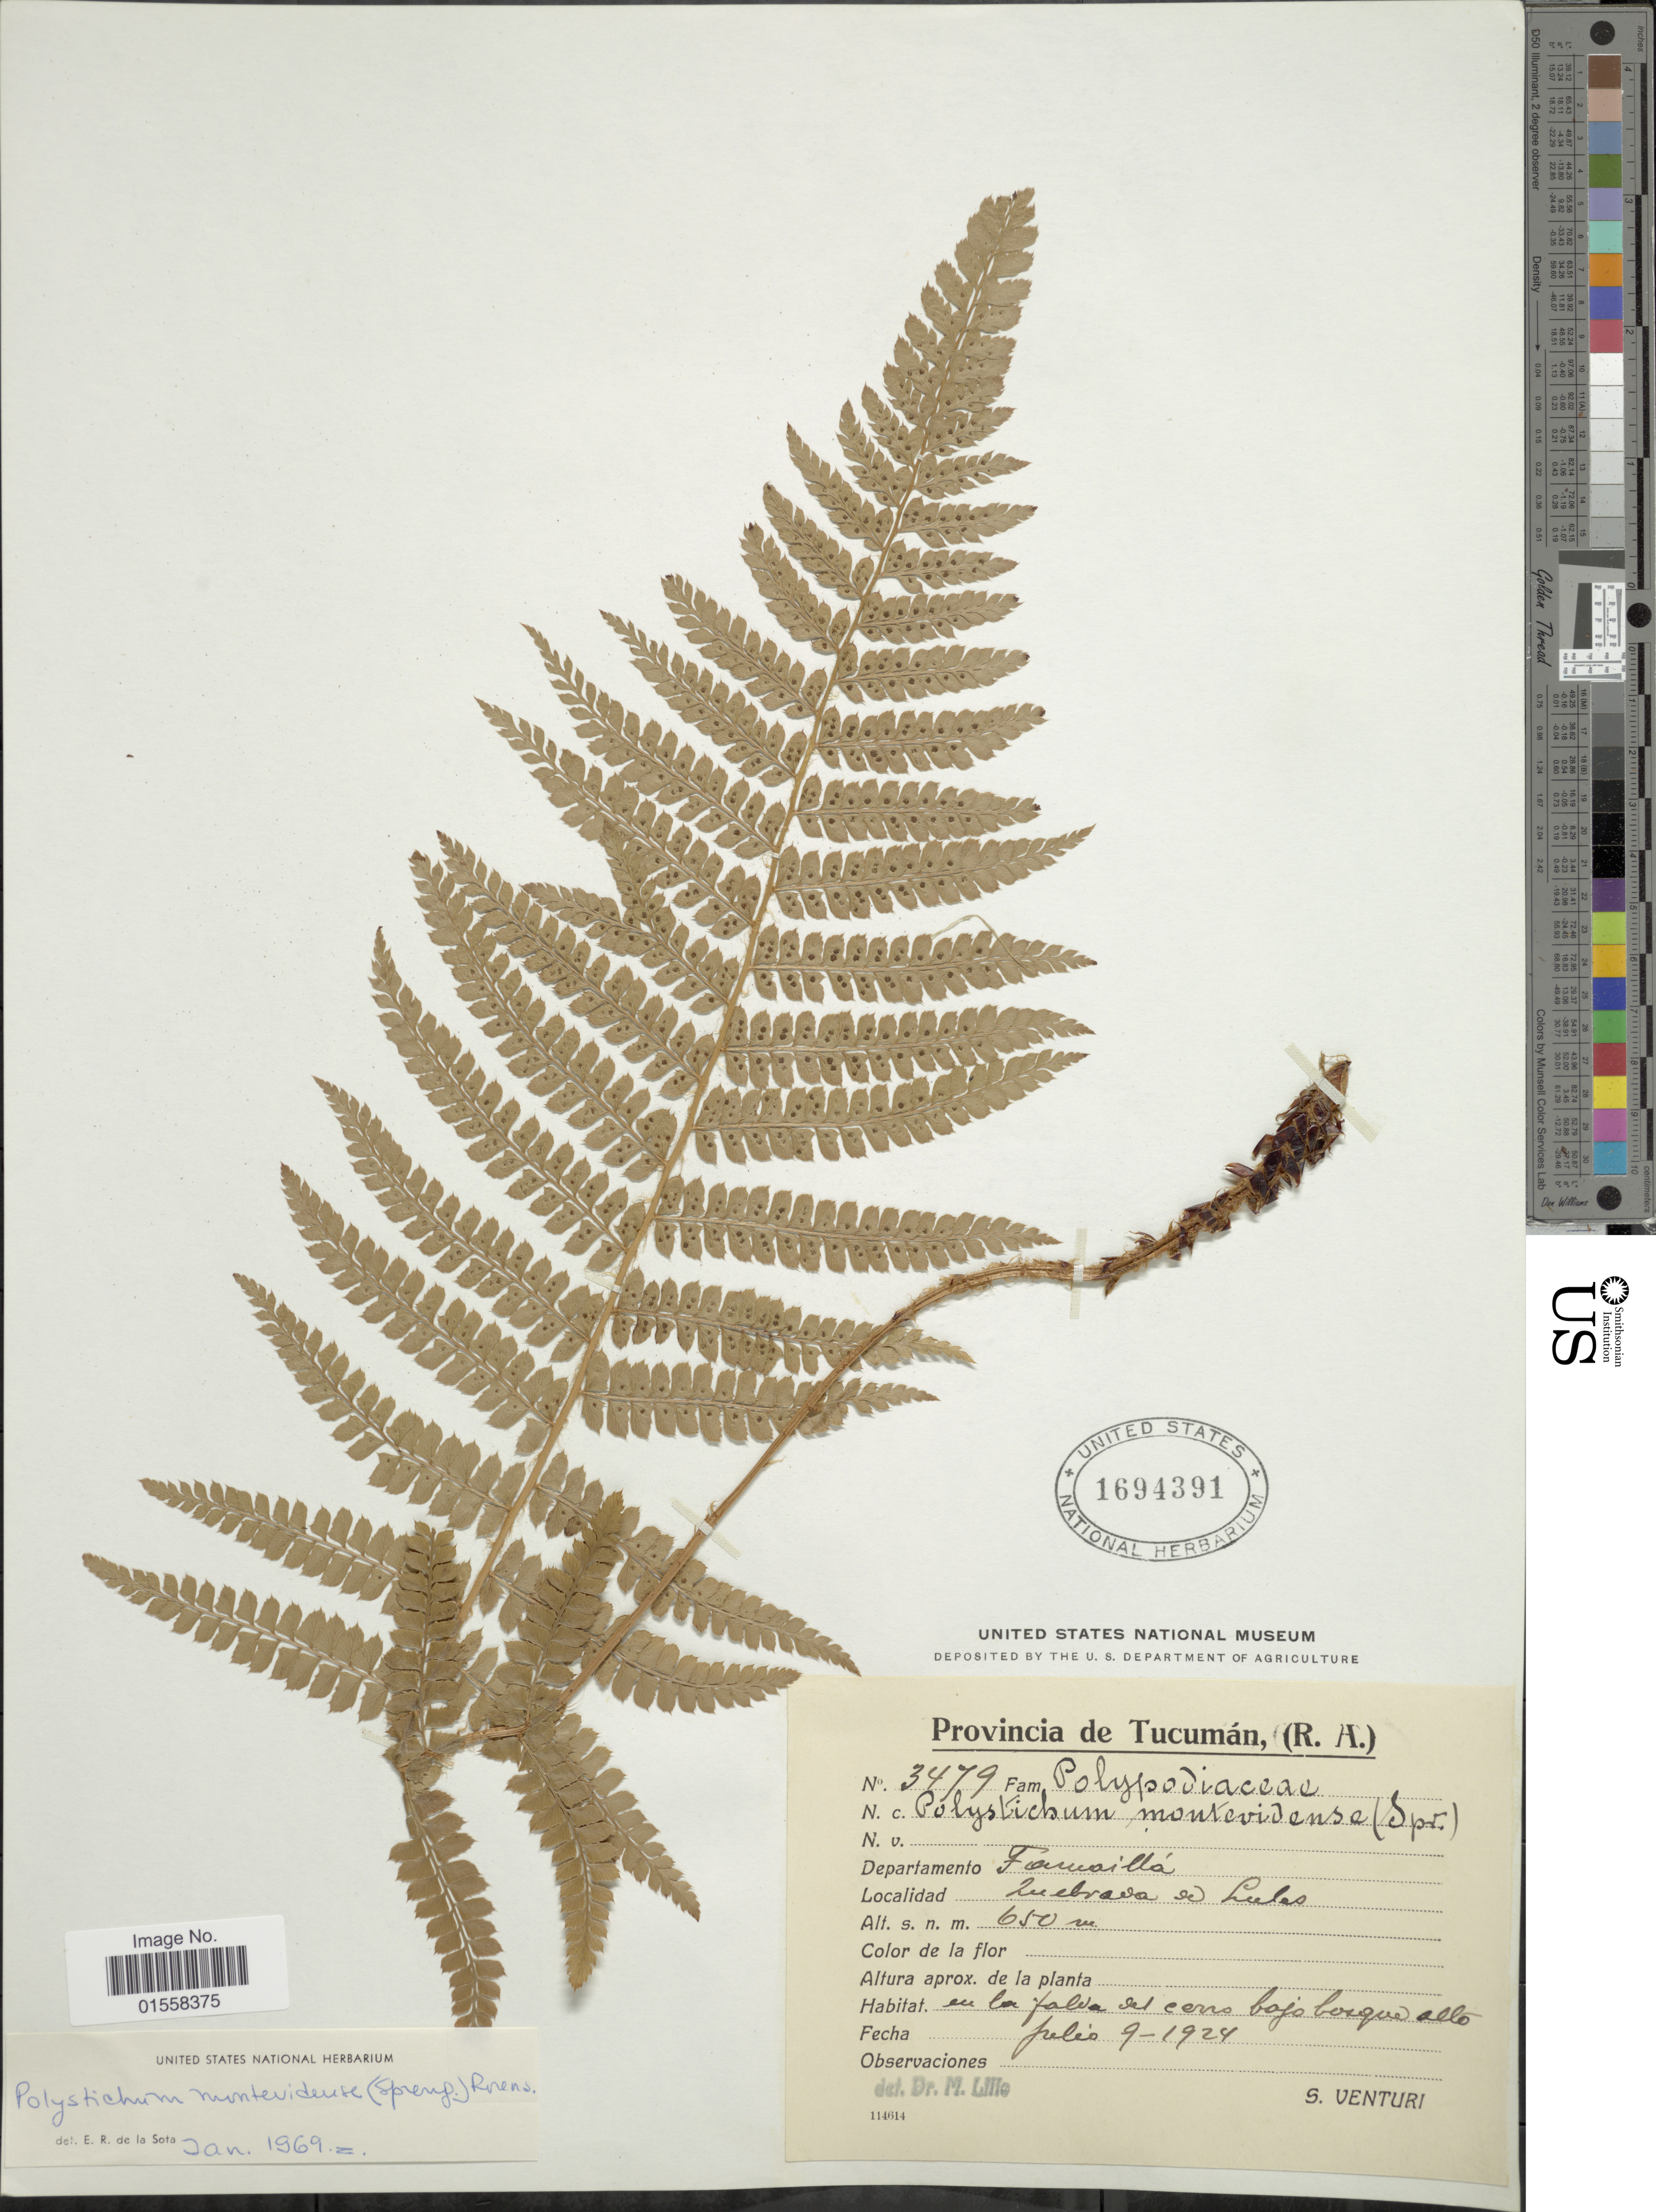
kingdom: Plantae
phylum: Tracheophyta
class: Polypodiopsida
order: Polypodiales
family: Dryopteridaceae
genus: Polystichum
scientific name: Polystichum montevidense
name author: (Spreng.) Rosenst.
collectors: S. Venturi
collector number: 3479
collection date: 1924-07-09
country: Argentina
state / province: Tucuman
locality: Provincia de Tucuman (R, A.) Departamento Famailla, Quebrada de Lulas.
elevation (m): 650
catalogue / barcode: US 1694391